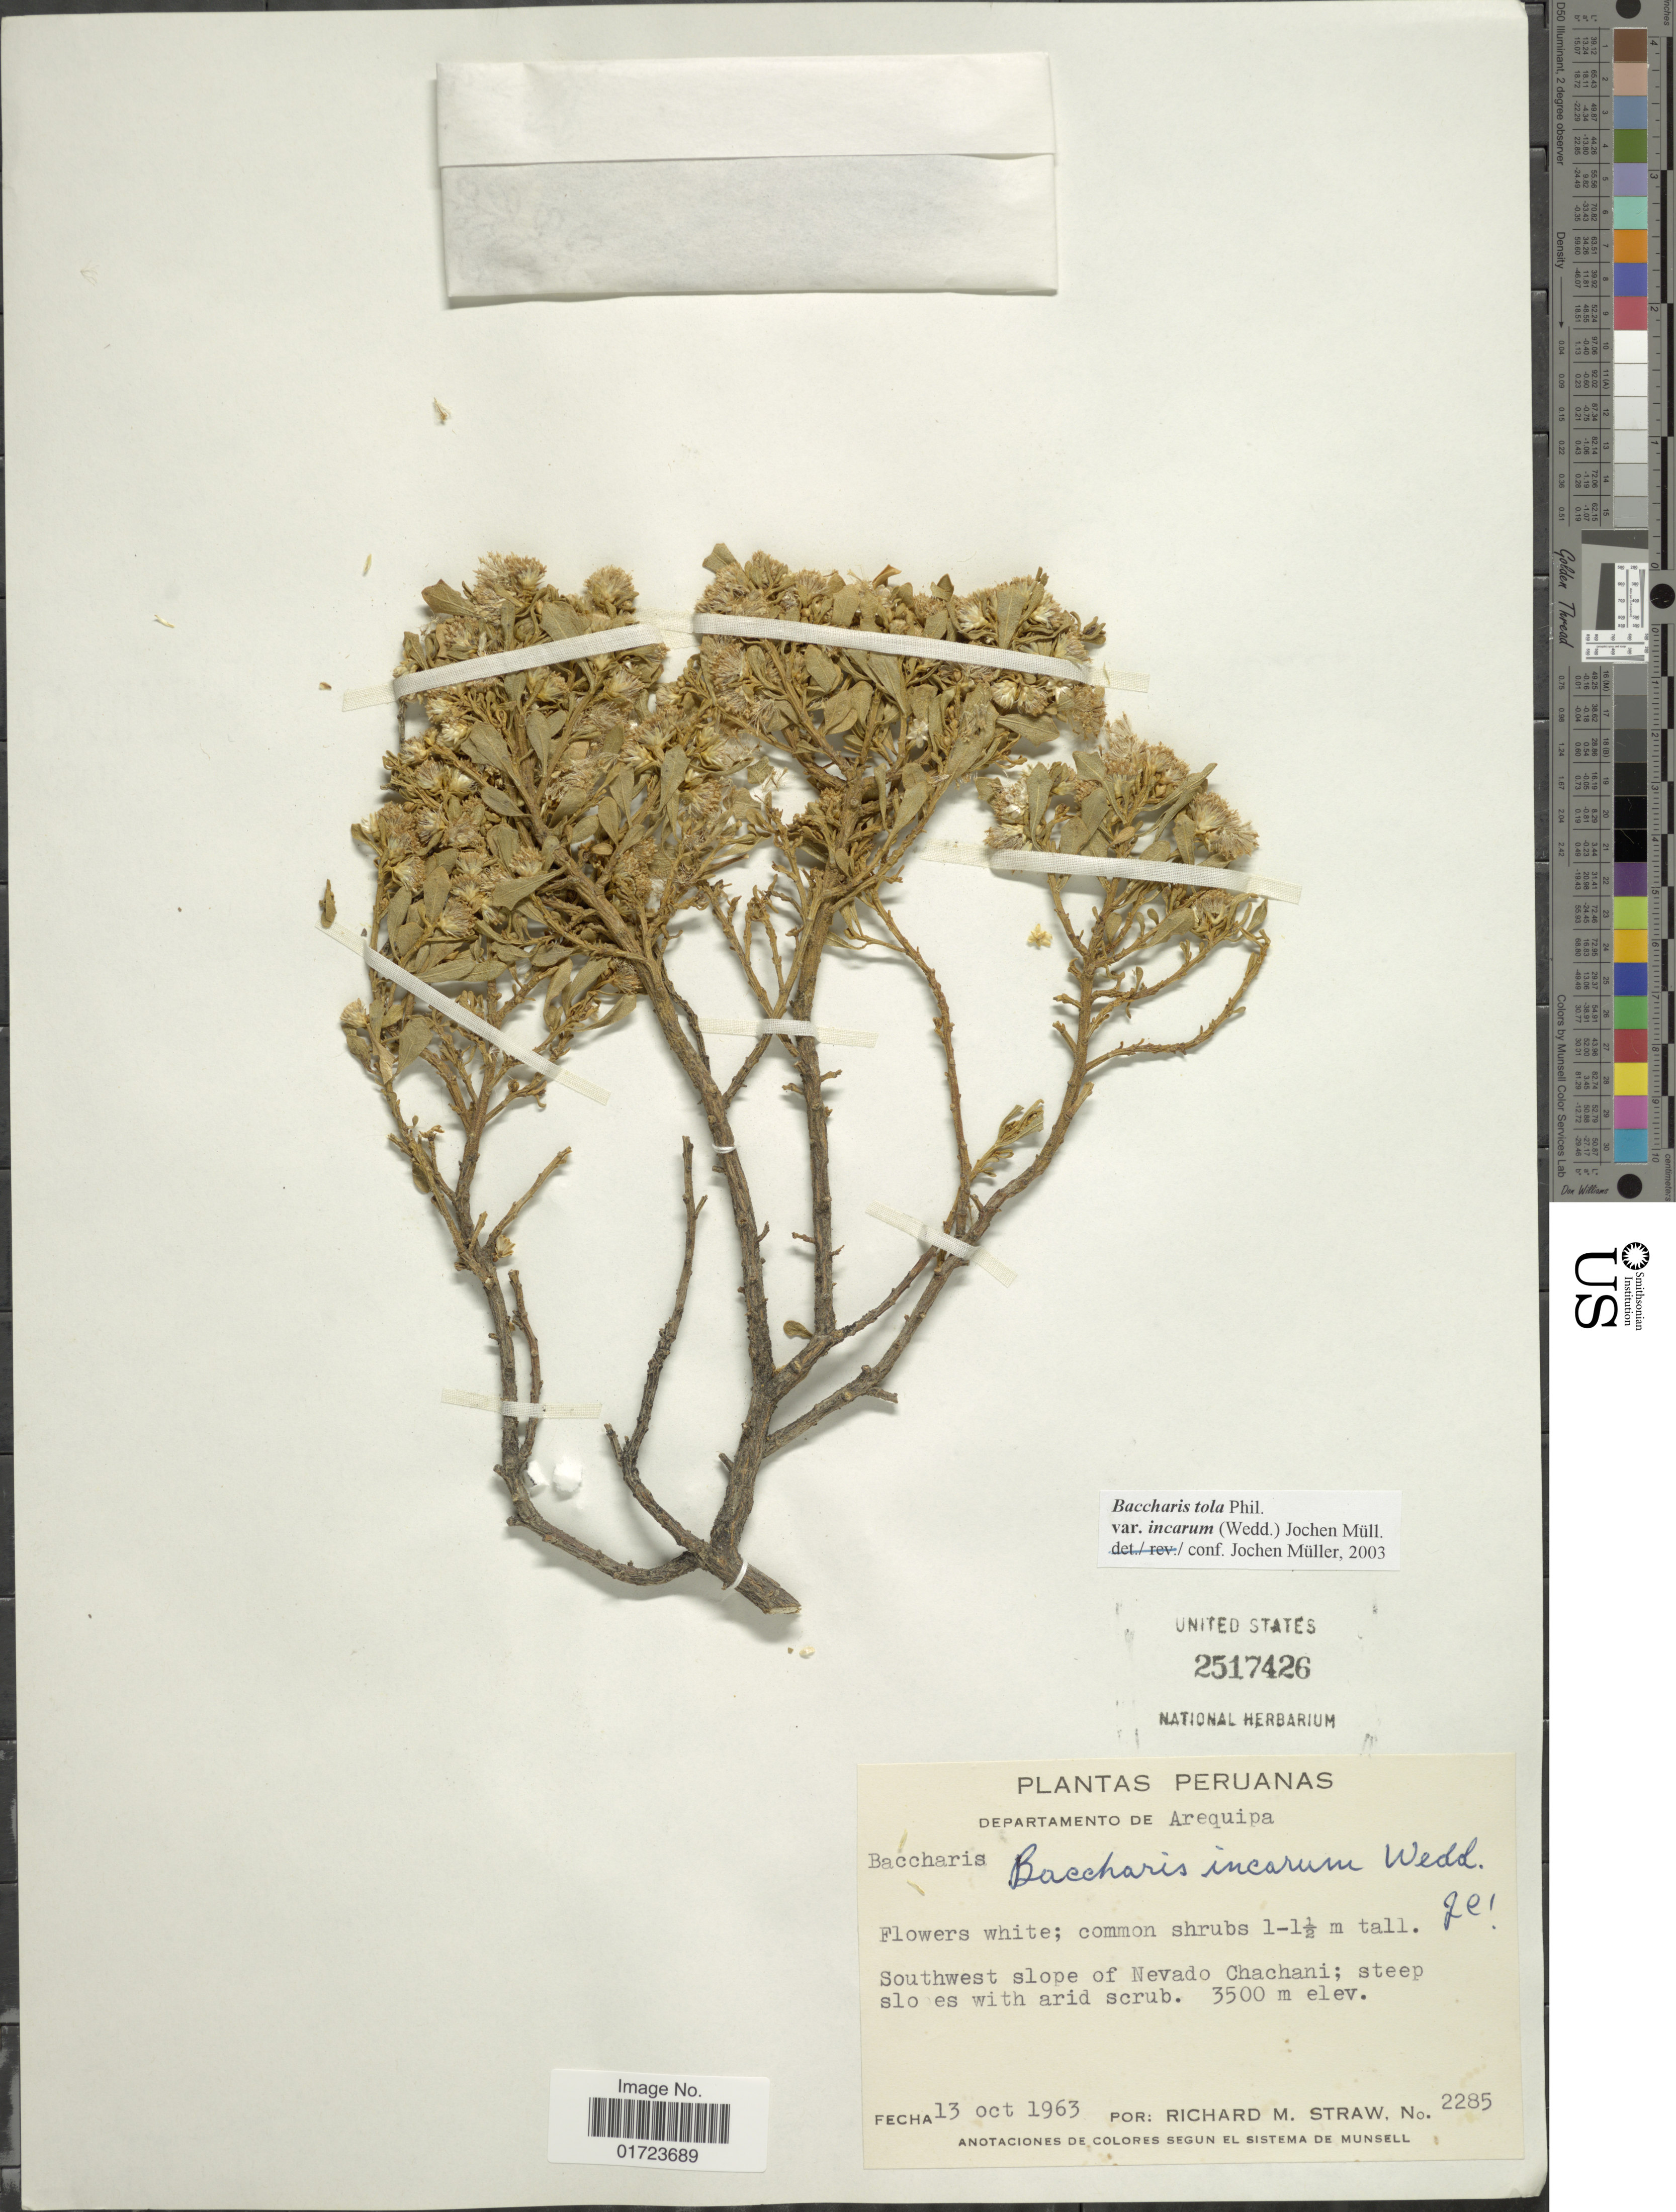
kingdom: Plantae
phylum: Tracheophyta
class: Magnoliopsida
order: Asterales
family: Asteraceae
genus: Baccharis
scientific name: Baccharis tola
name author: Phil.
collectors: R. M. Straw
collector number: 2285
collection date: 1963-10-13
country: Peru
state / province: Arequipa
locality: Departamento de Arequipa. Southwest slope of Nevado Chachani.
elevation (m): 3500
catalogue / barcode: US 2517426